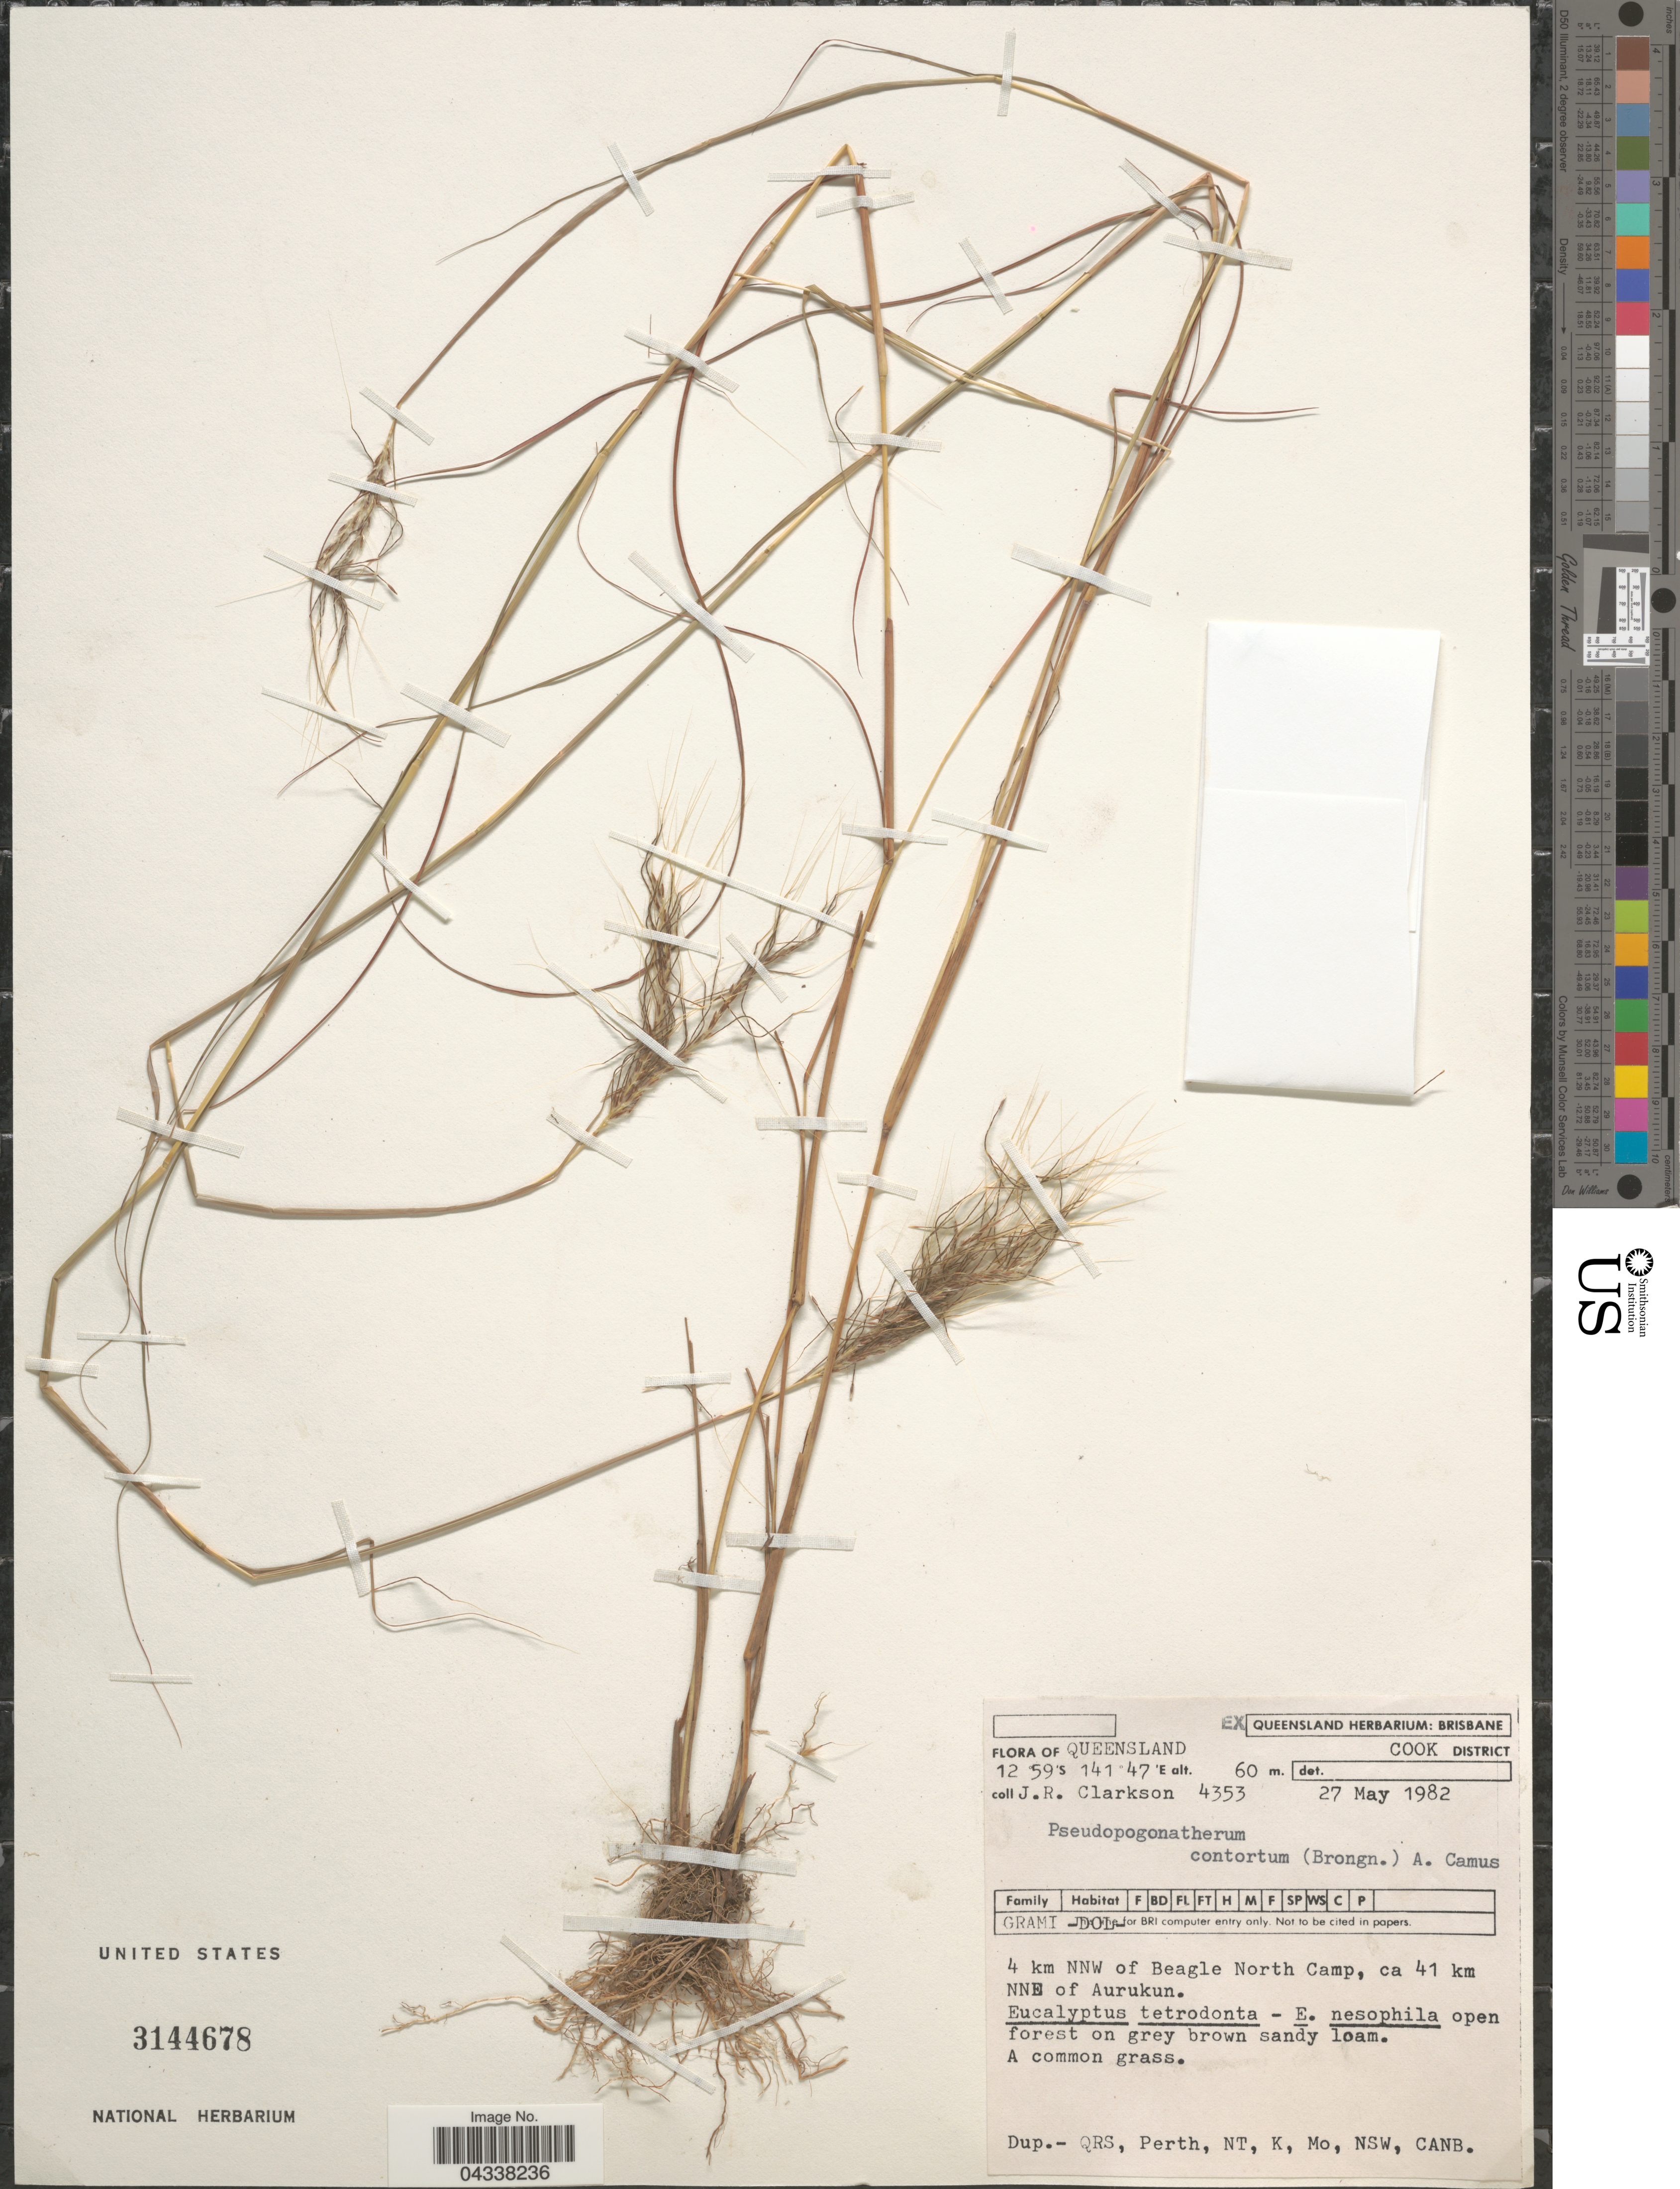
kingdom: Plantae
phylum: Tracheophyta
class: Liliopsida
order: Poales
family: Poaceae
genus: Pseudopogonatherum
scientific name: Pseudopogonatherum contortum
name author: A. Camus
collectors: J. Clarkson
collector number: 4353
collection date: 1982-05-27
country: Australia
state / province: Queensland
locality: Cook District. 4 km NNW of Beagle North Camp, ca 41 km NNE of Aurukun.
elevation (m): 60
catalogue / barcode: US 3144678